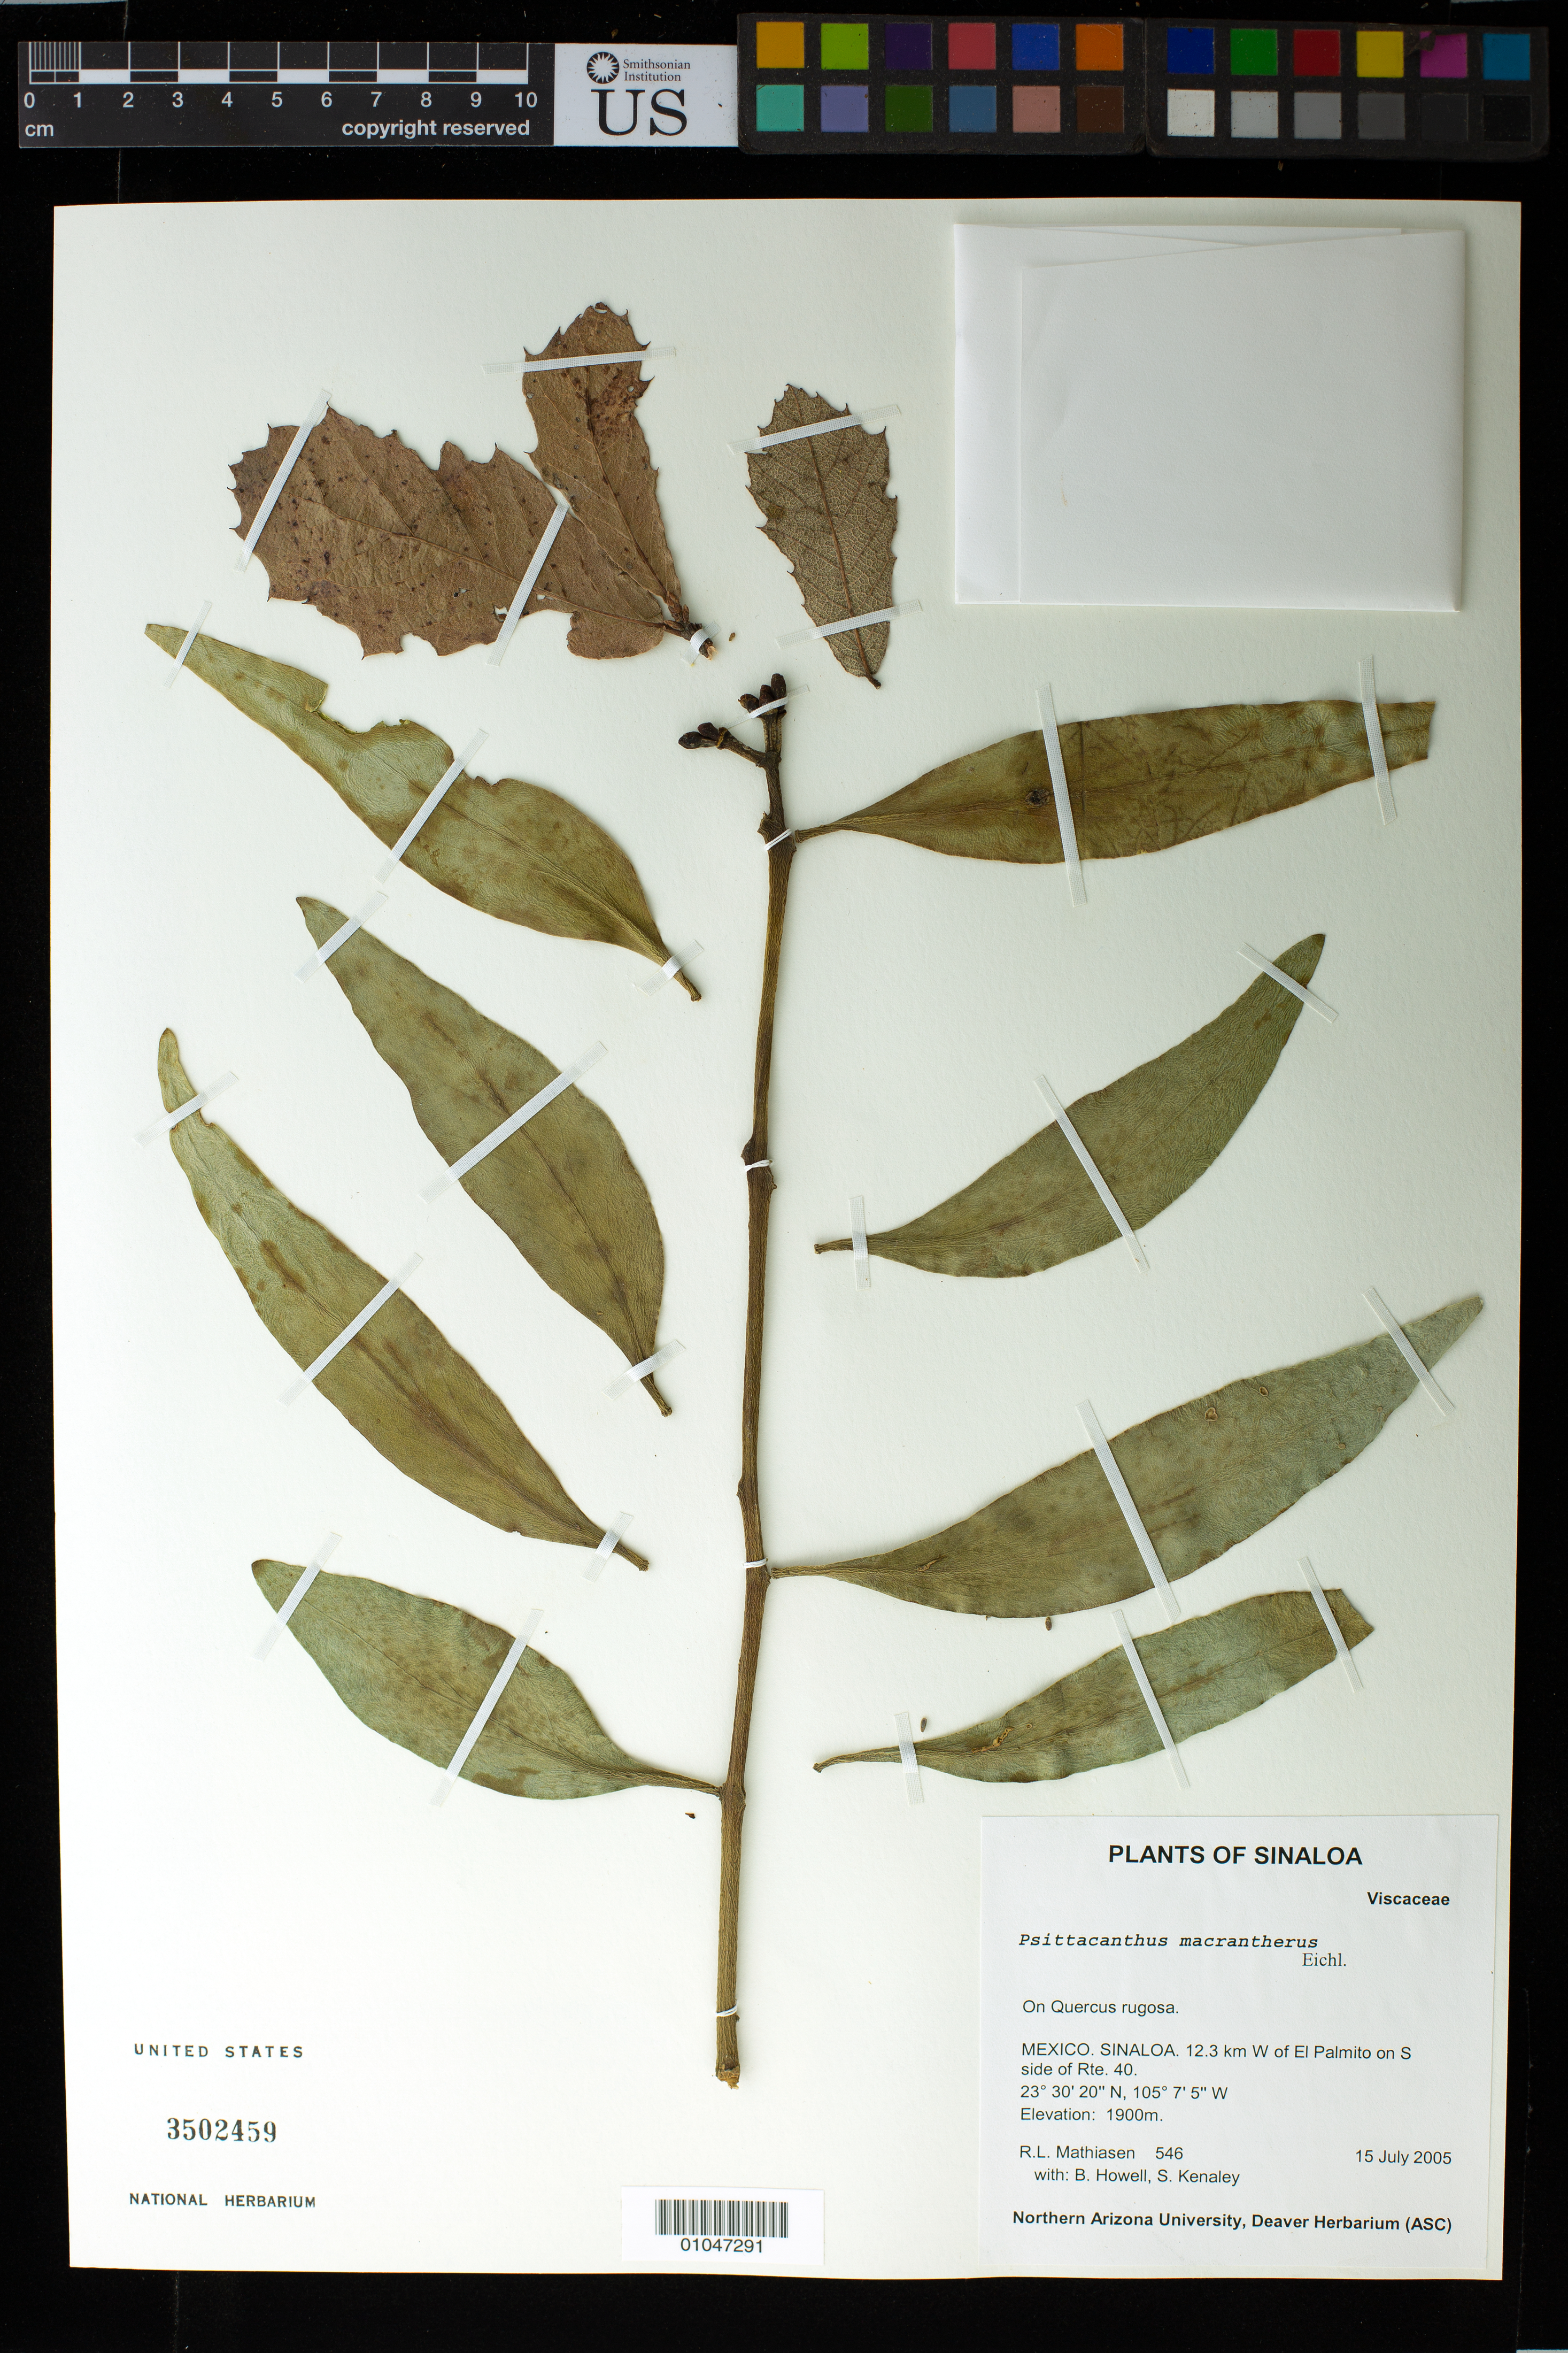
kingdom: Plantae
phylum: Tracheophyta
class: Magnoliopsida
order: Santalales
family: Loranthaceae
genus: Psittacanthus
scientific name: Psittacanthus macrantherus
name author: Eichler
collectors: R. Mathiasen, B. Howell & S. Kenaley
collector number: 546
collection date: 2005-07-15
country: Mexico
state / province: Sinaloa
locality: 12.3 km W of El Palmito on S side of Rte. 40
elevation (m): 1900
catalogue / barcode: US 3502459